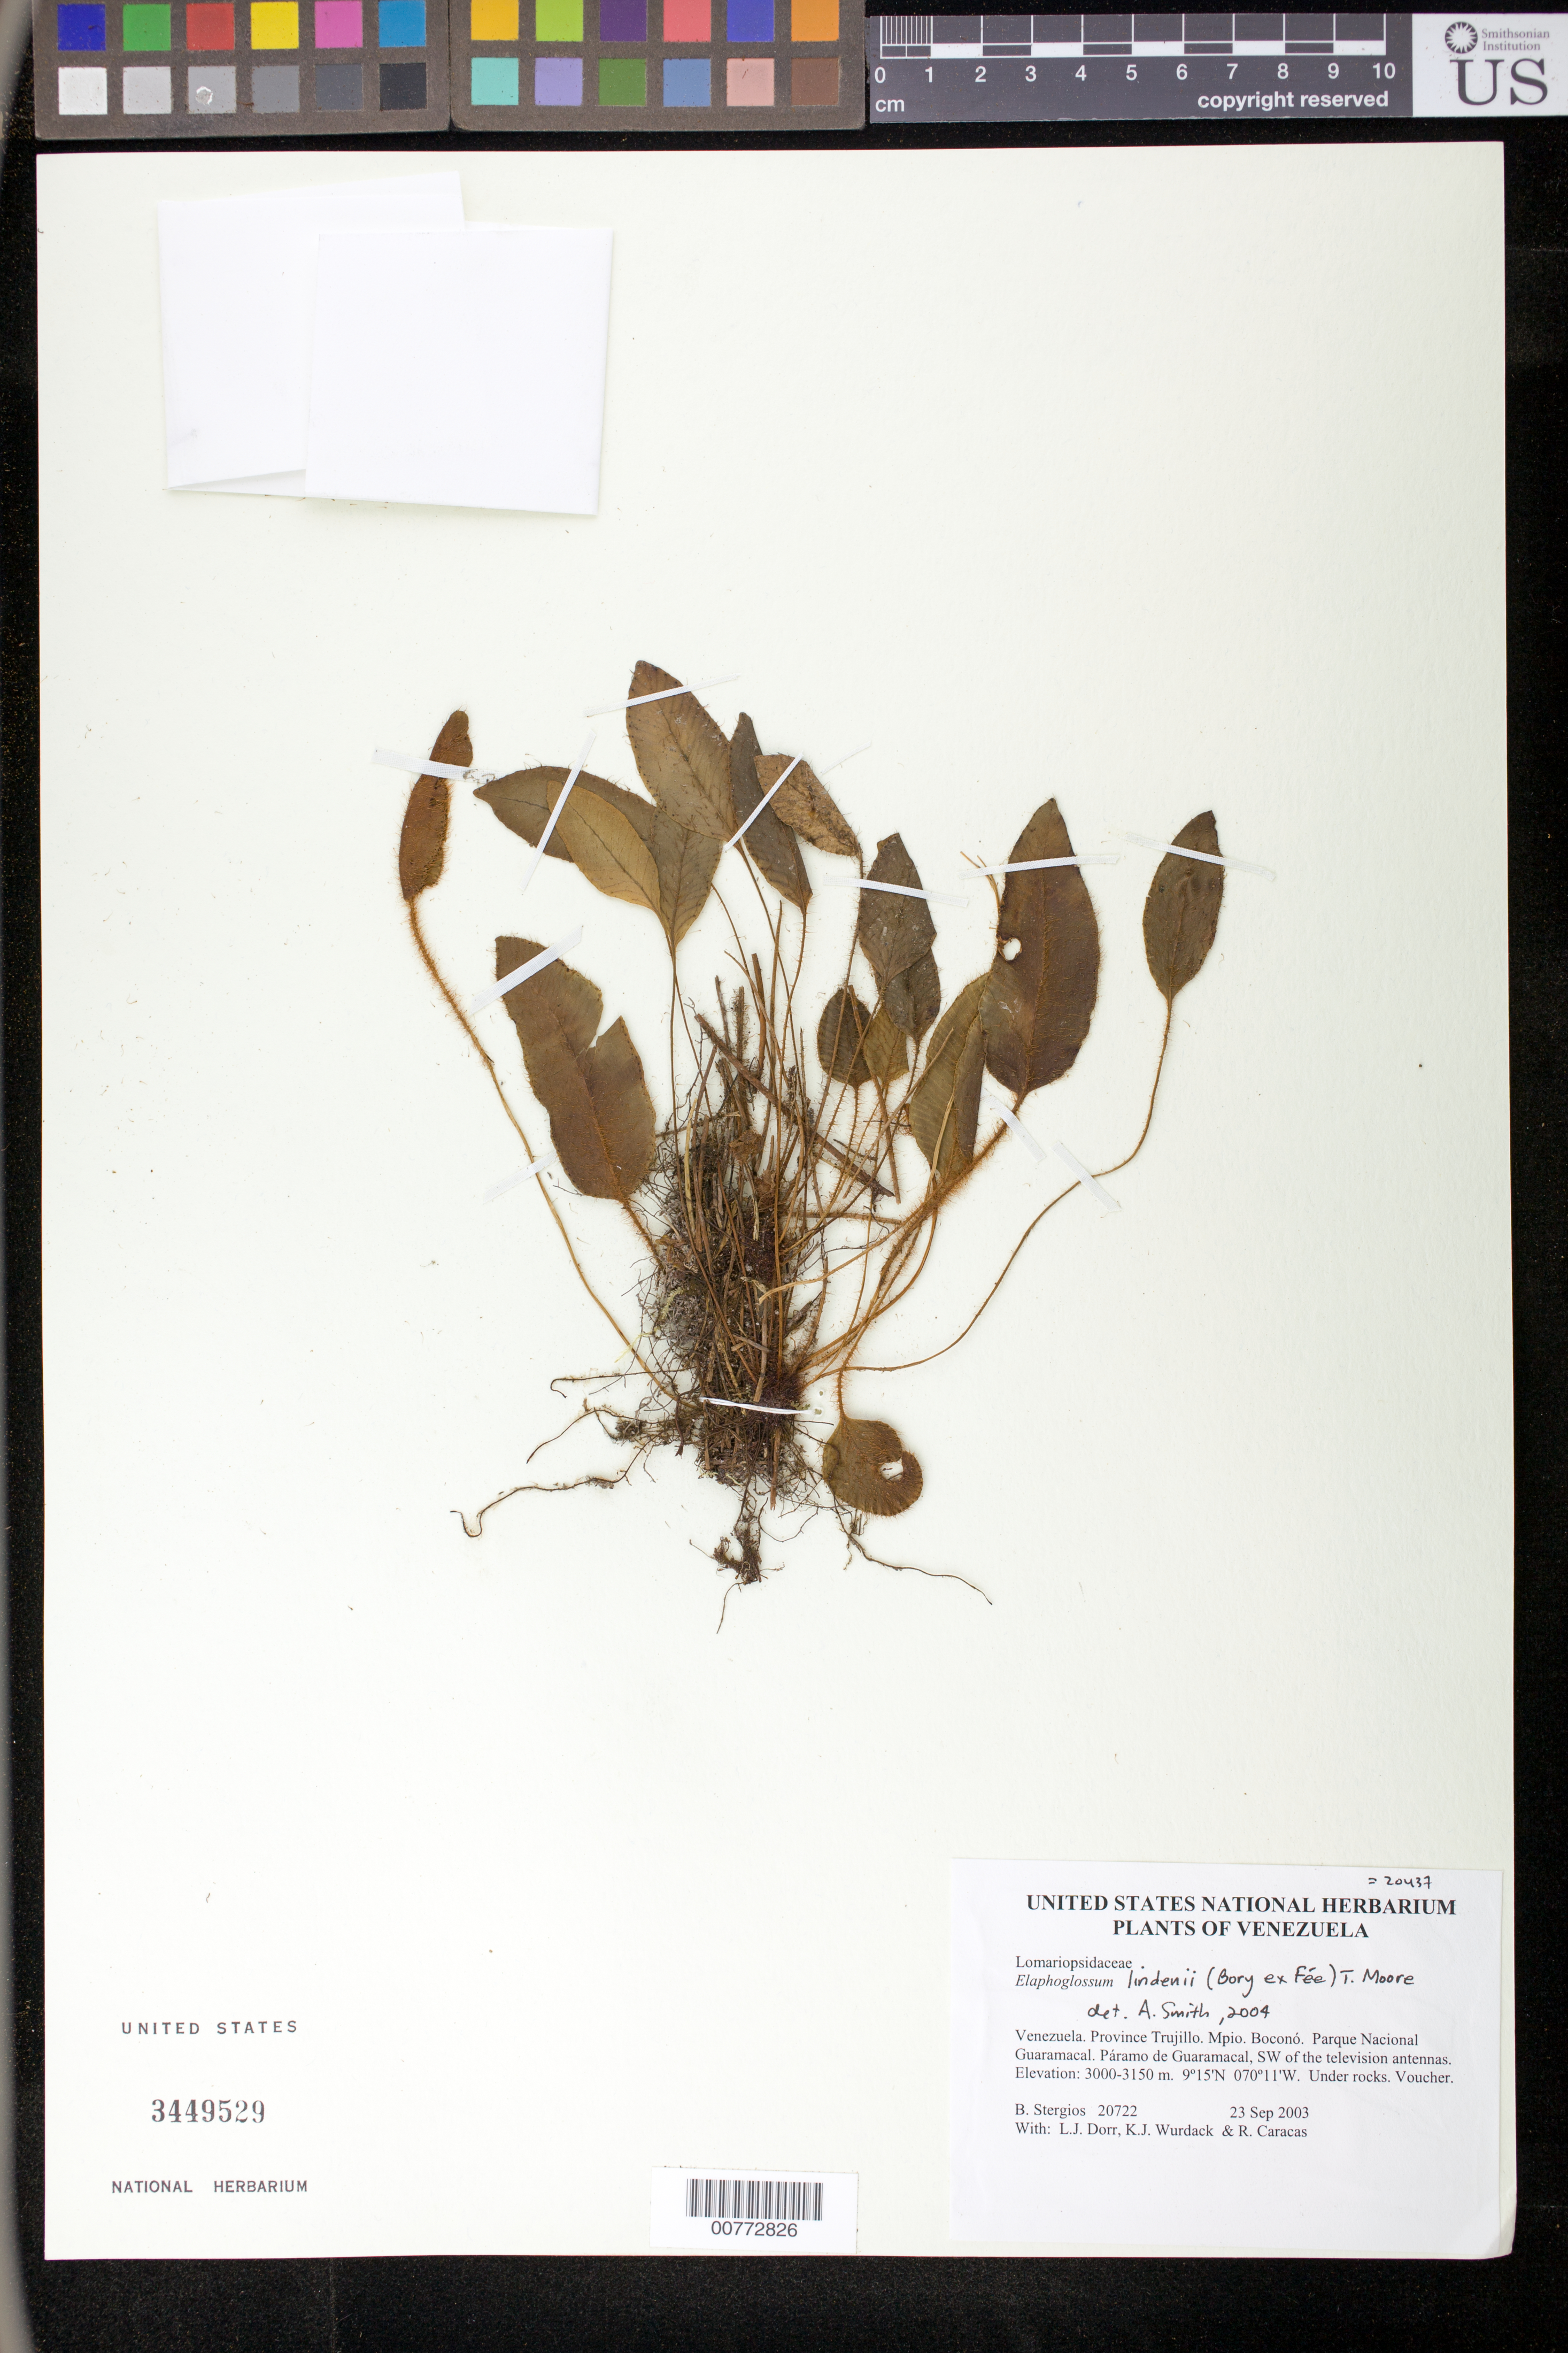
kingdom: Plantae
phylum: Tracheophyta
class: Polypodiopsida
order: Polypodiales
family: Dryopteridaceae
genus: Elaphoglossum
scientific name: Elaphoglossum lindenii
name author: (Bory ex Fée) T. Moore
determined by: Smith, Alan R., (UC)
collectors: B. G. Stergios, L. J. Dorr, K. Wurdack & R. Caracas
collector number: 20722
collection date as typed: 23 Sep 2003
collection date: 2003-09-23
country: Venezuela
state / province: Trujillo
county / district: Boconó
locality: Parque Nacional Guaramacal. Páramo de Guaramacal, SW of the television antennas.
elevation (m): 3000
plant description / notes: PORT, US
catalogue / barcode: US 3449529